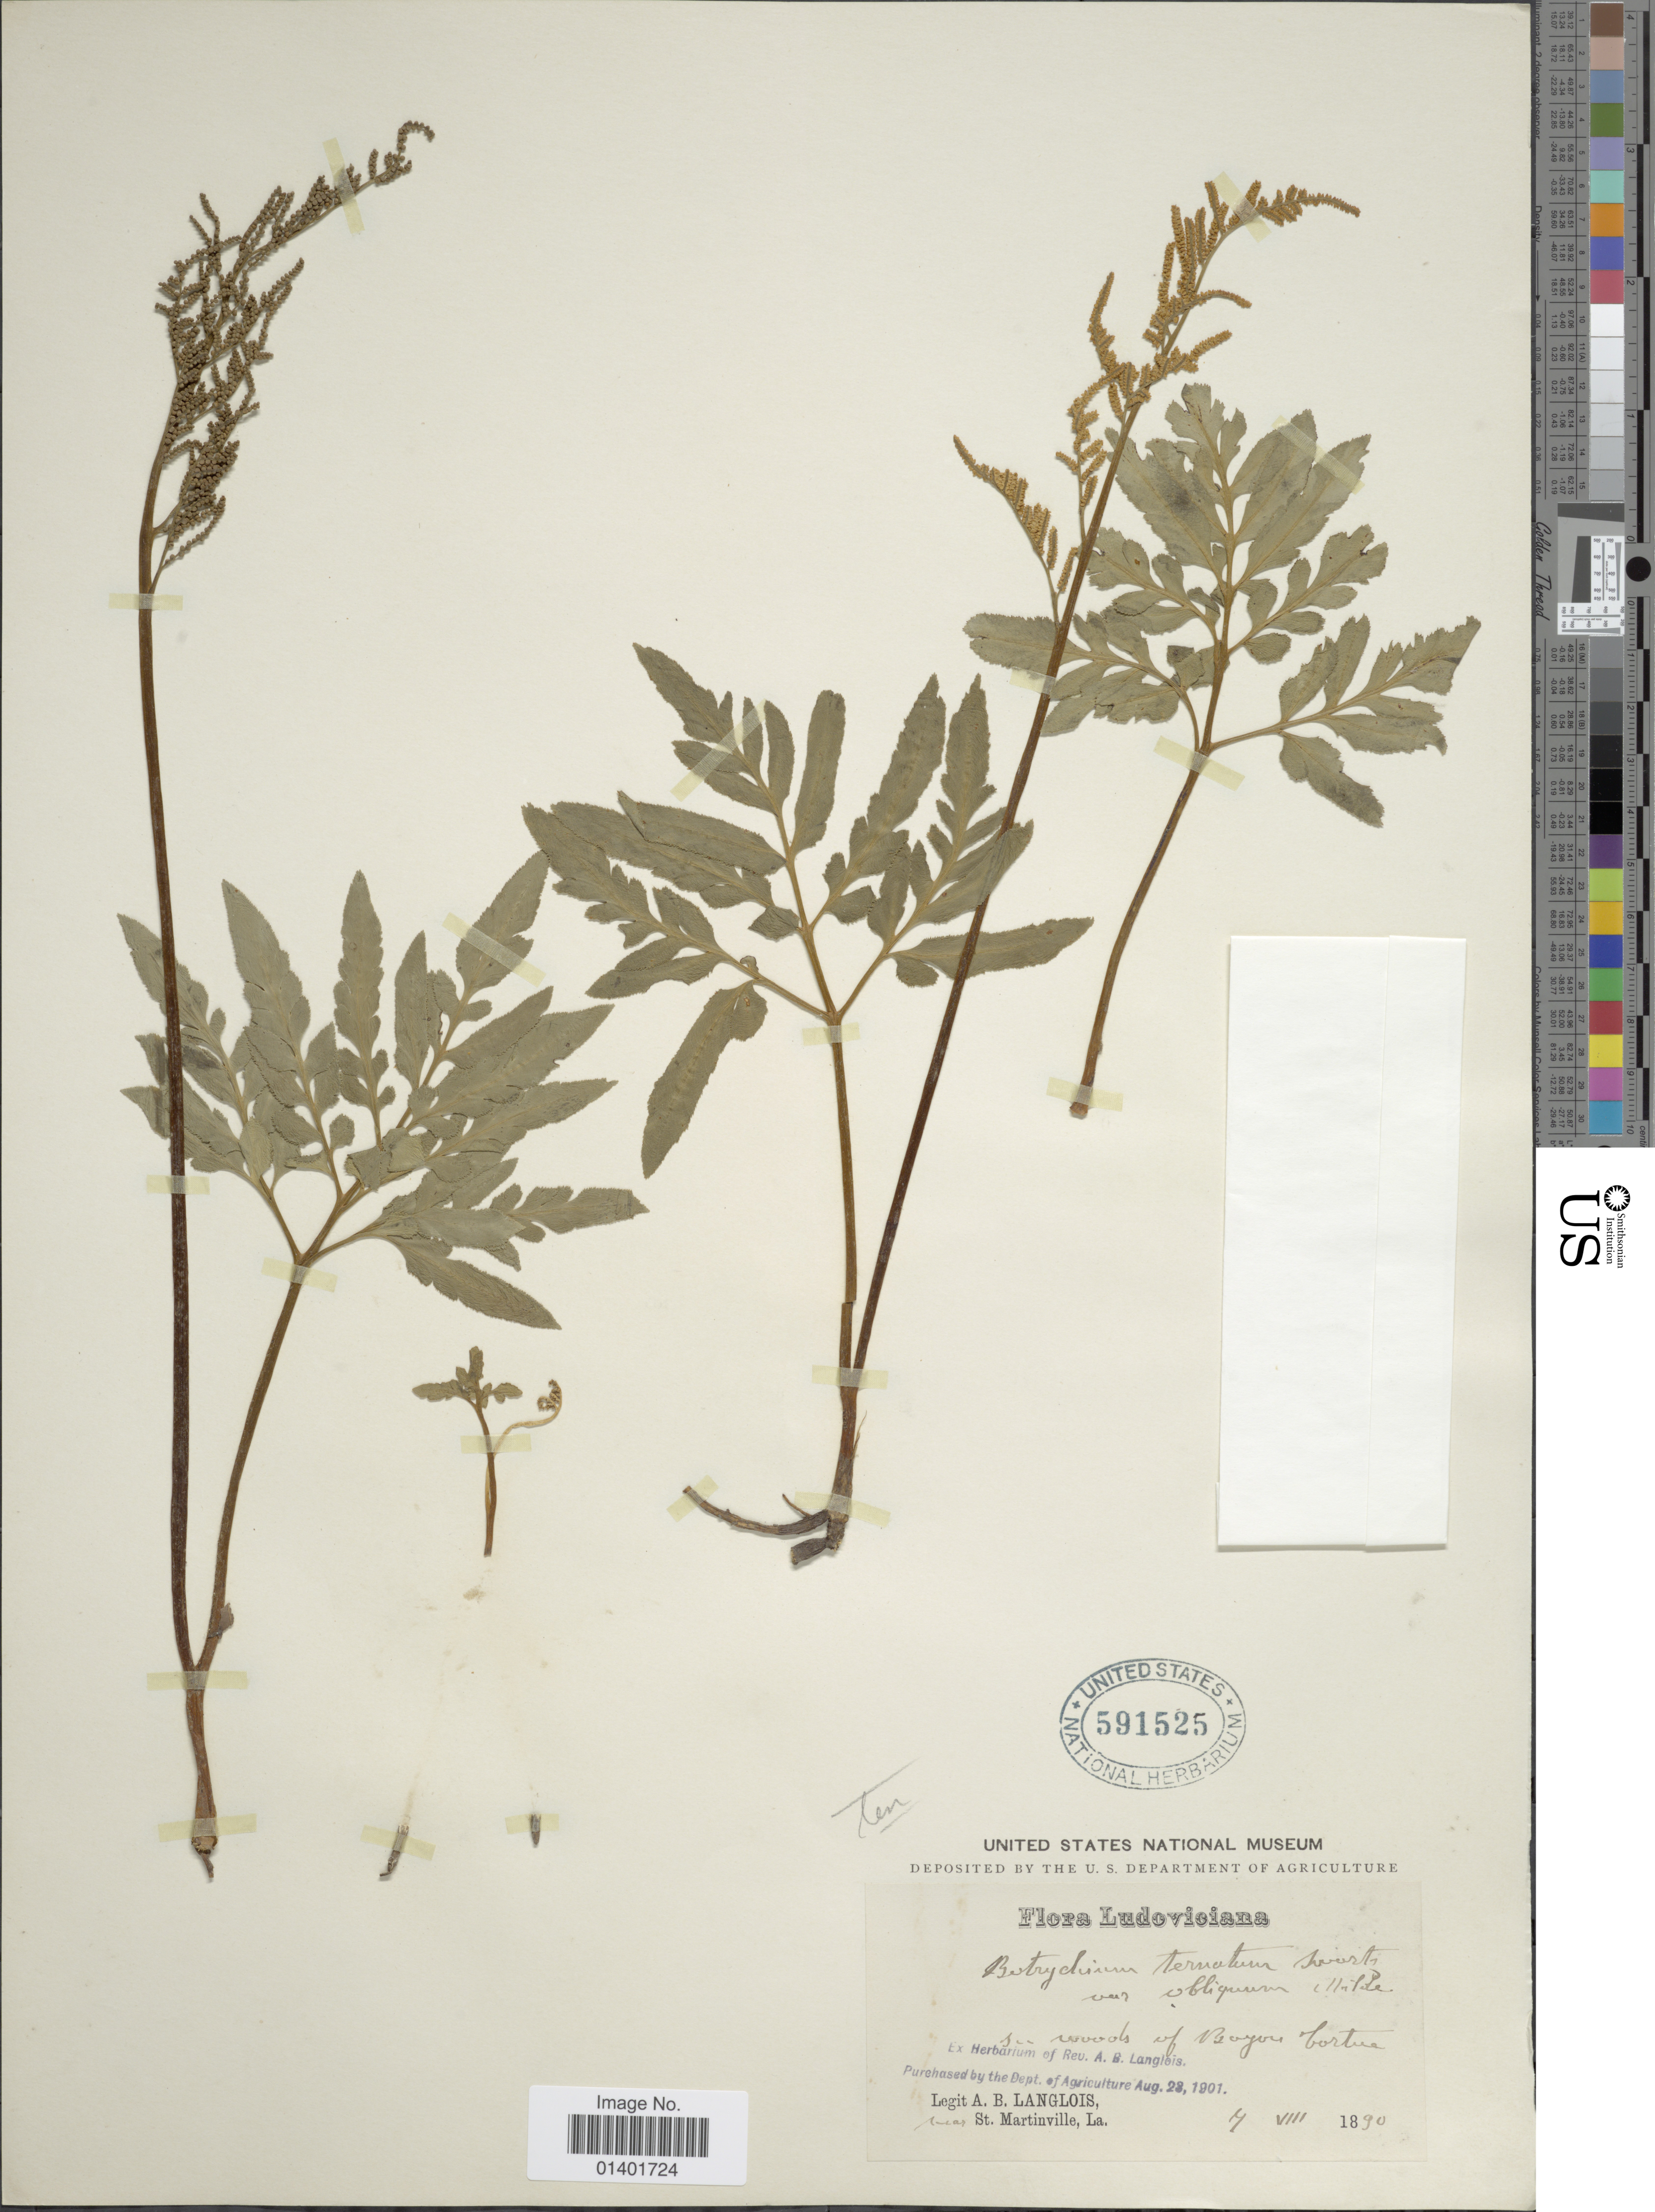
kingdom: Plantae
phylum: Tracheophyta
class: Polypodiopsida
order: Ophioglossales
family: Ophioglossaceae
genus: Botrychium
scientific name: Botrychium dissectum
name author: Spreng.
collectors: A. Langlois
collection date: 1890-04-07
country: United States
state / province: Louisiana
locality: St. Martinsville, woods of Bayou Tortue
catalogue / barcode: US 591525